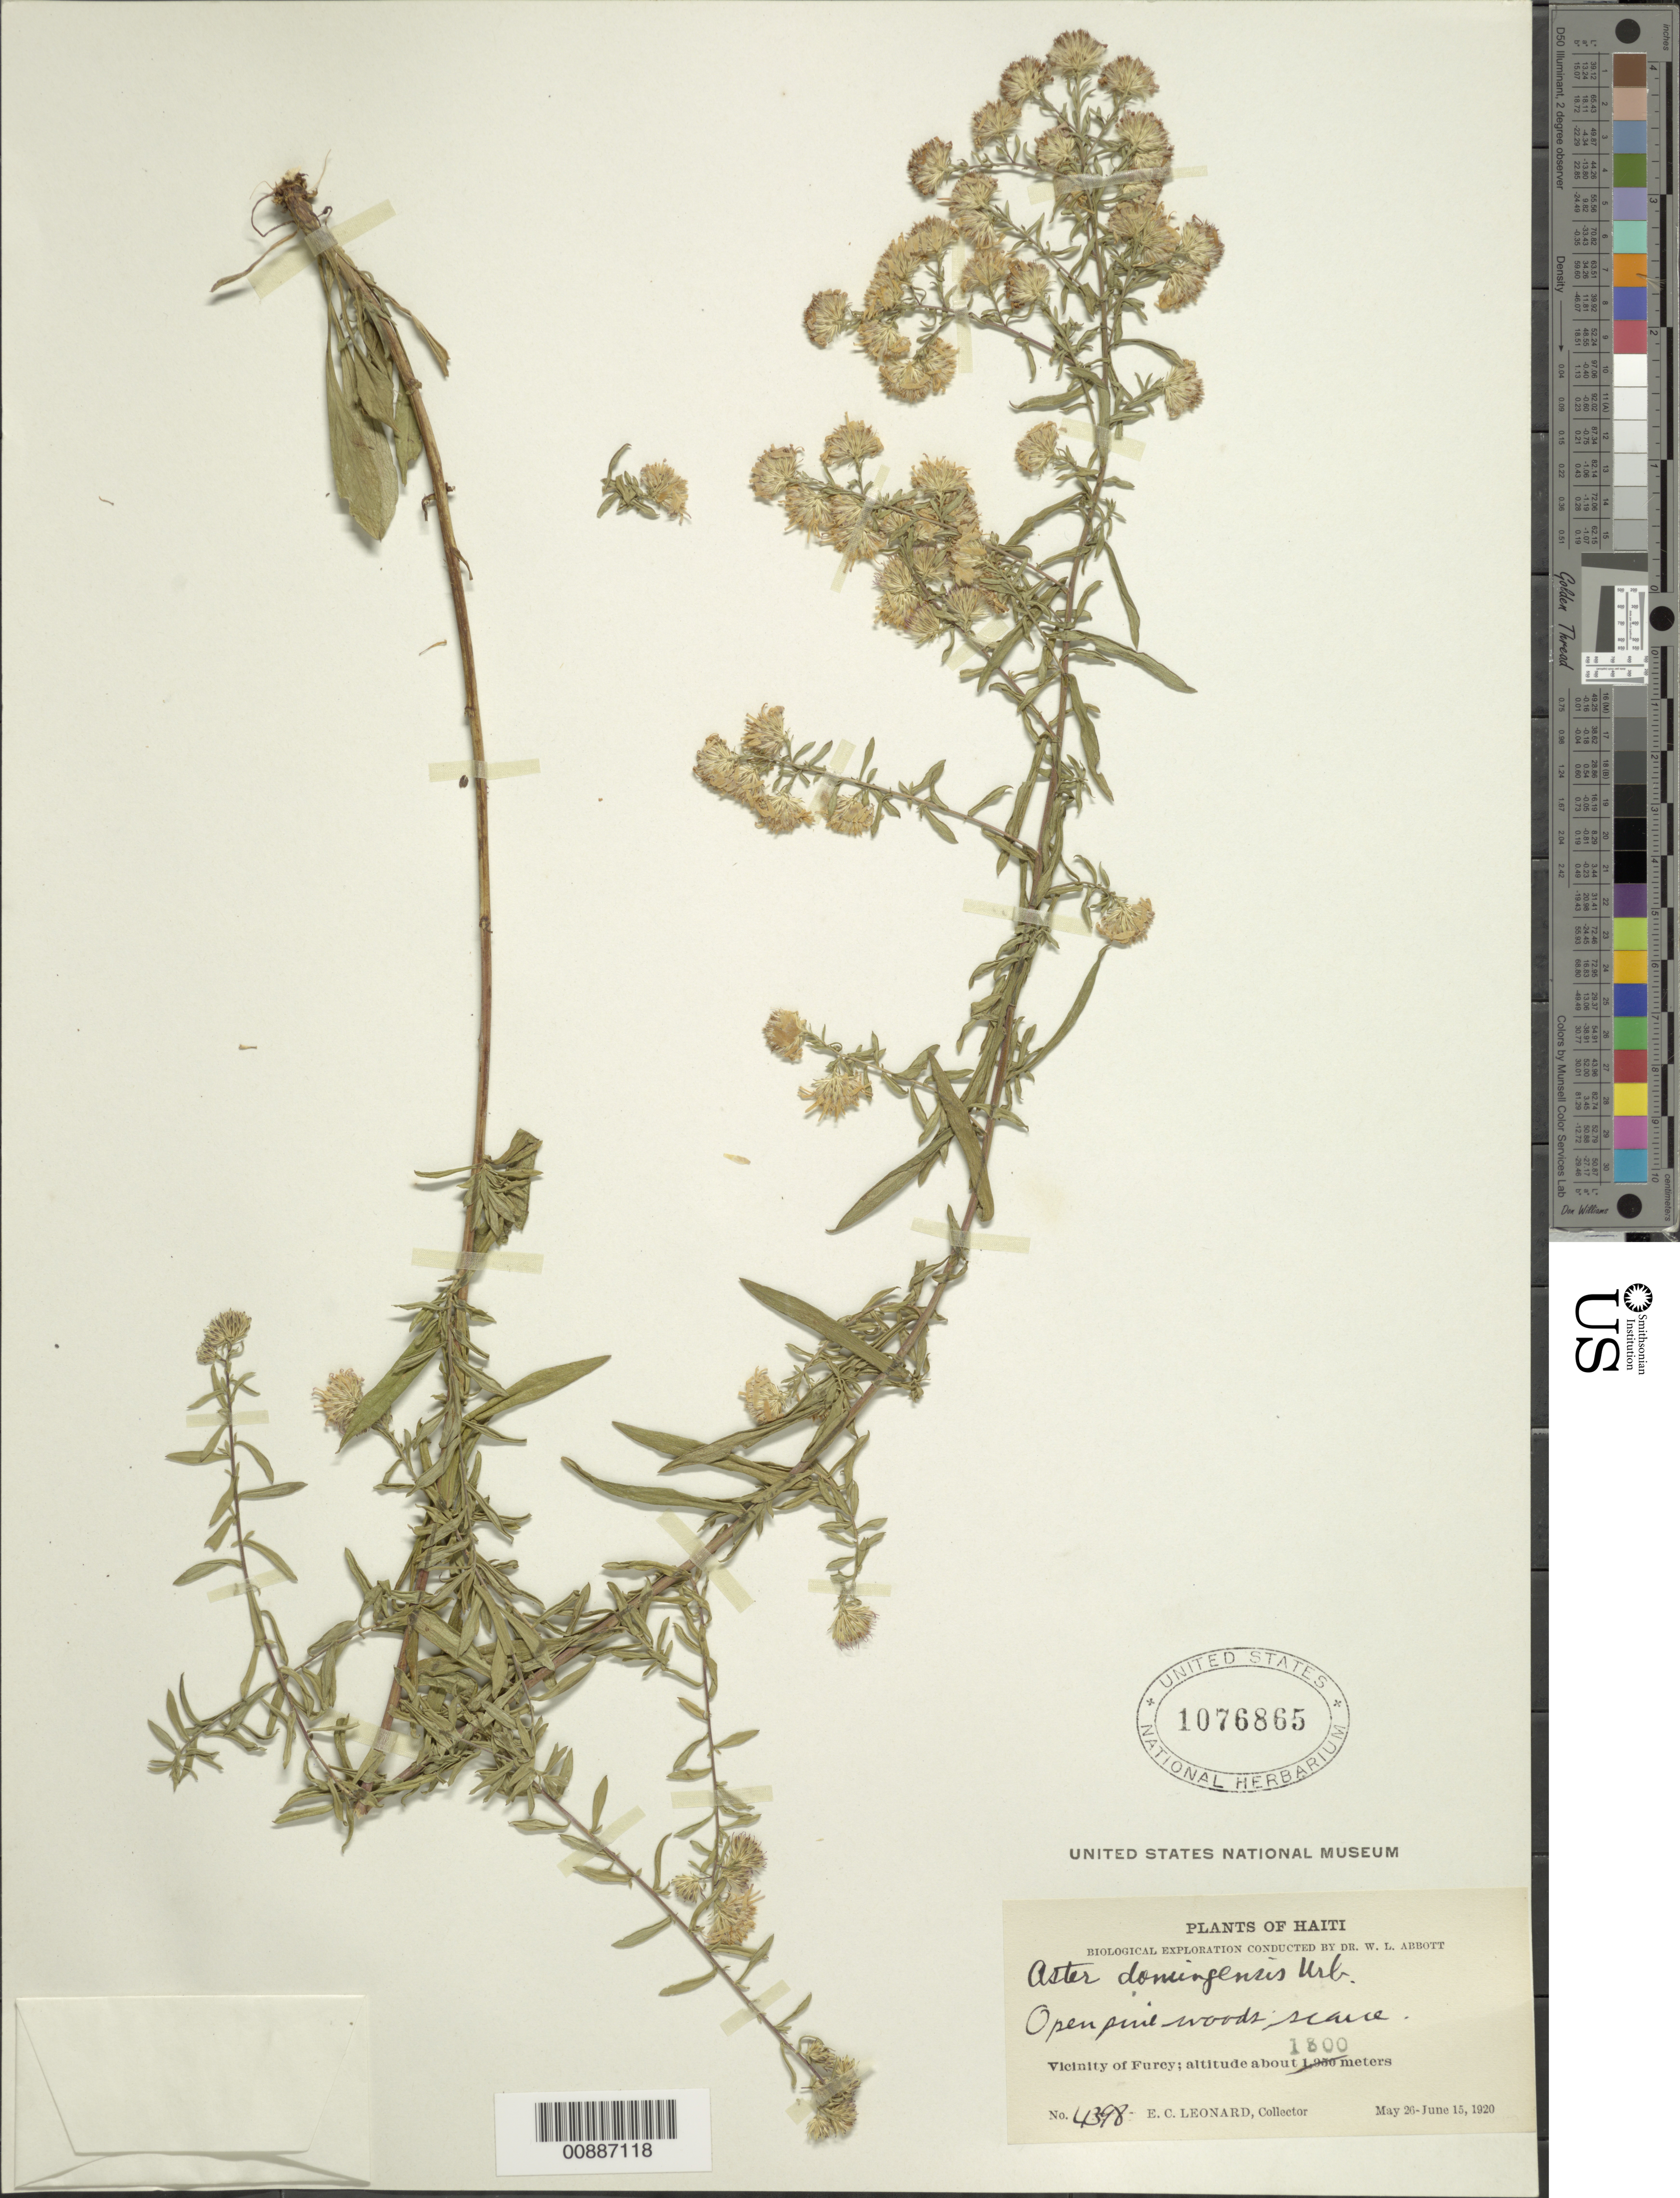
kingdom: Plantae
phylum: Tracheophyta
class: Magnoliopsida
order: Asterales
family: Asteraceae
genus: Symphyotrichum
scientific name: Symphyotrichum domingensis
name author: (Urb.) G.L. Nesom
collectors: E. C. Leonard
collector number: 4398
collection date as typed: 26 May 1920 to 15 Jun 1920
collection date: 1920-05-26/1920-06-15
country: Haiti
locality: Vicinity of Furcy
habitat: Open pine woods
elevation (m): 1800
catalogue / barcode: US 1076865